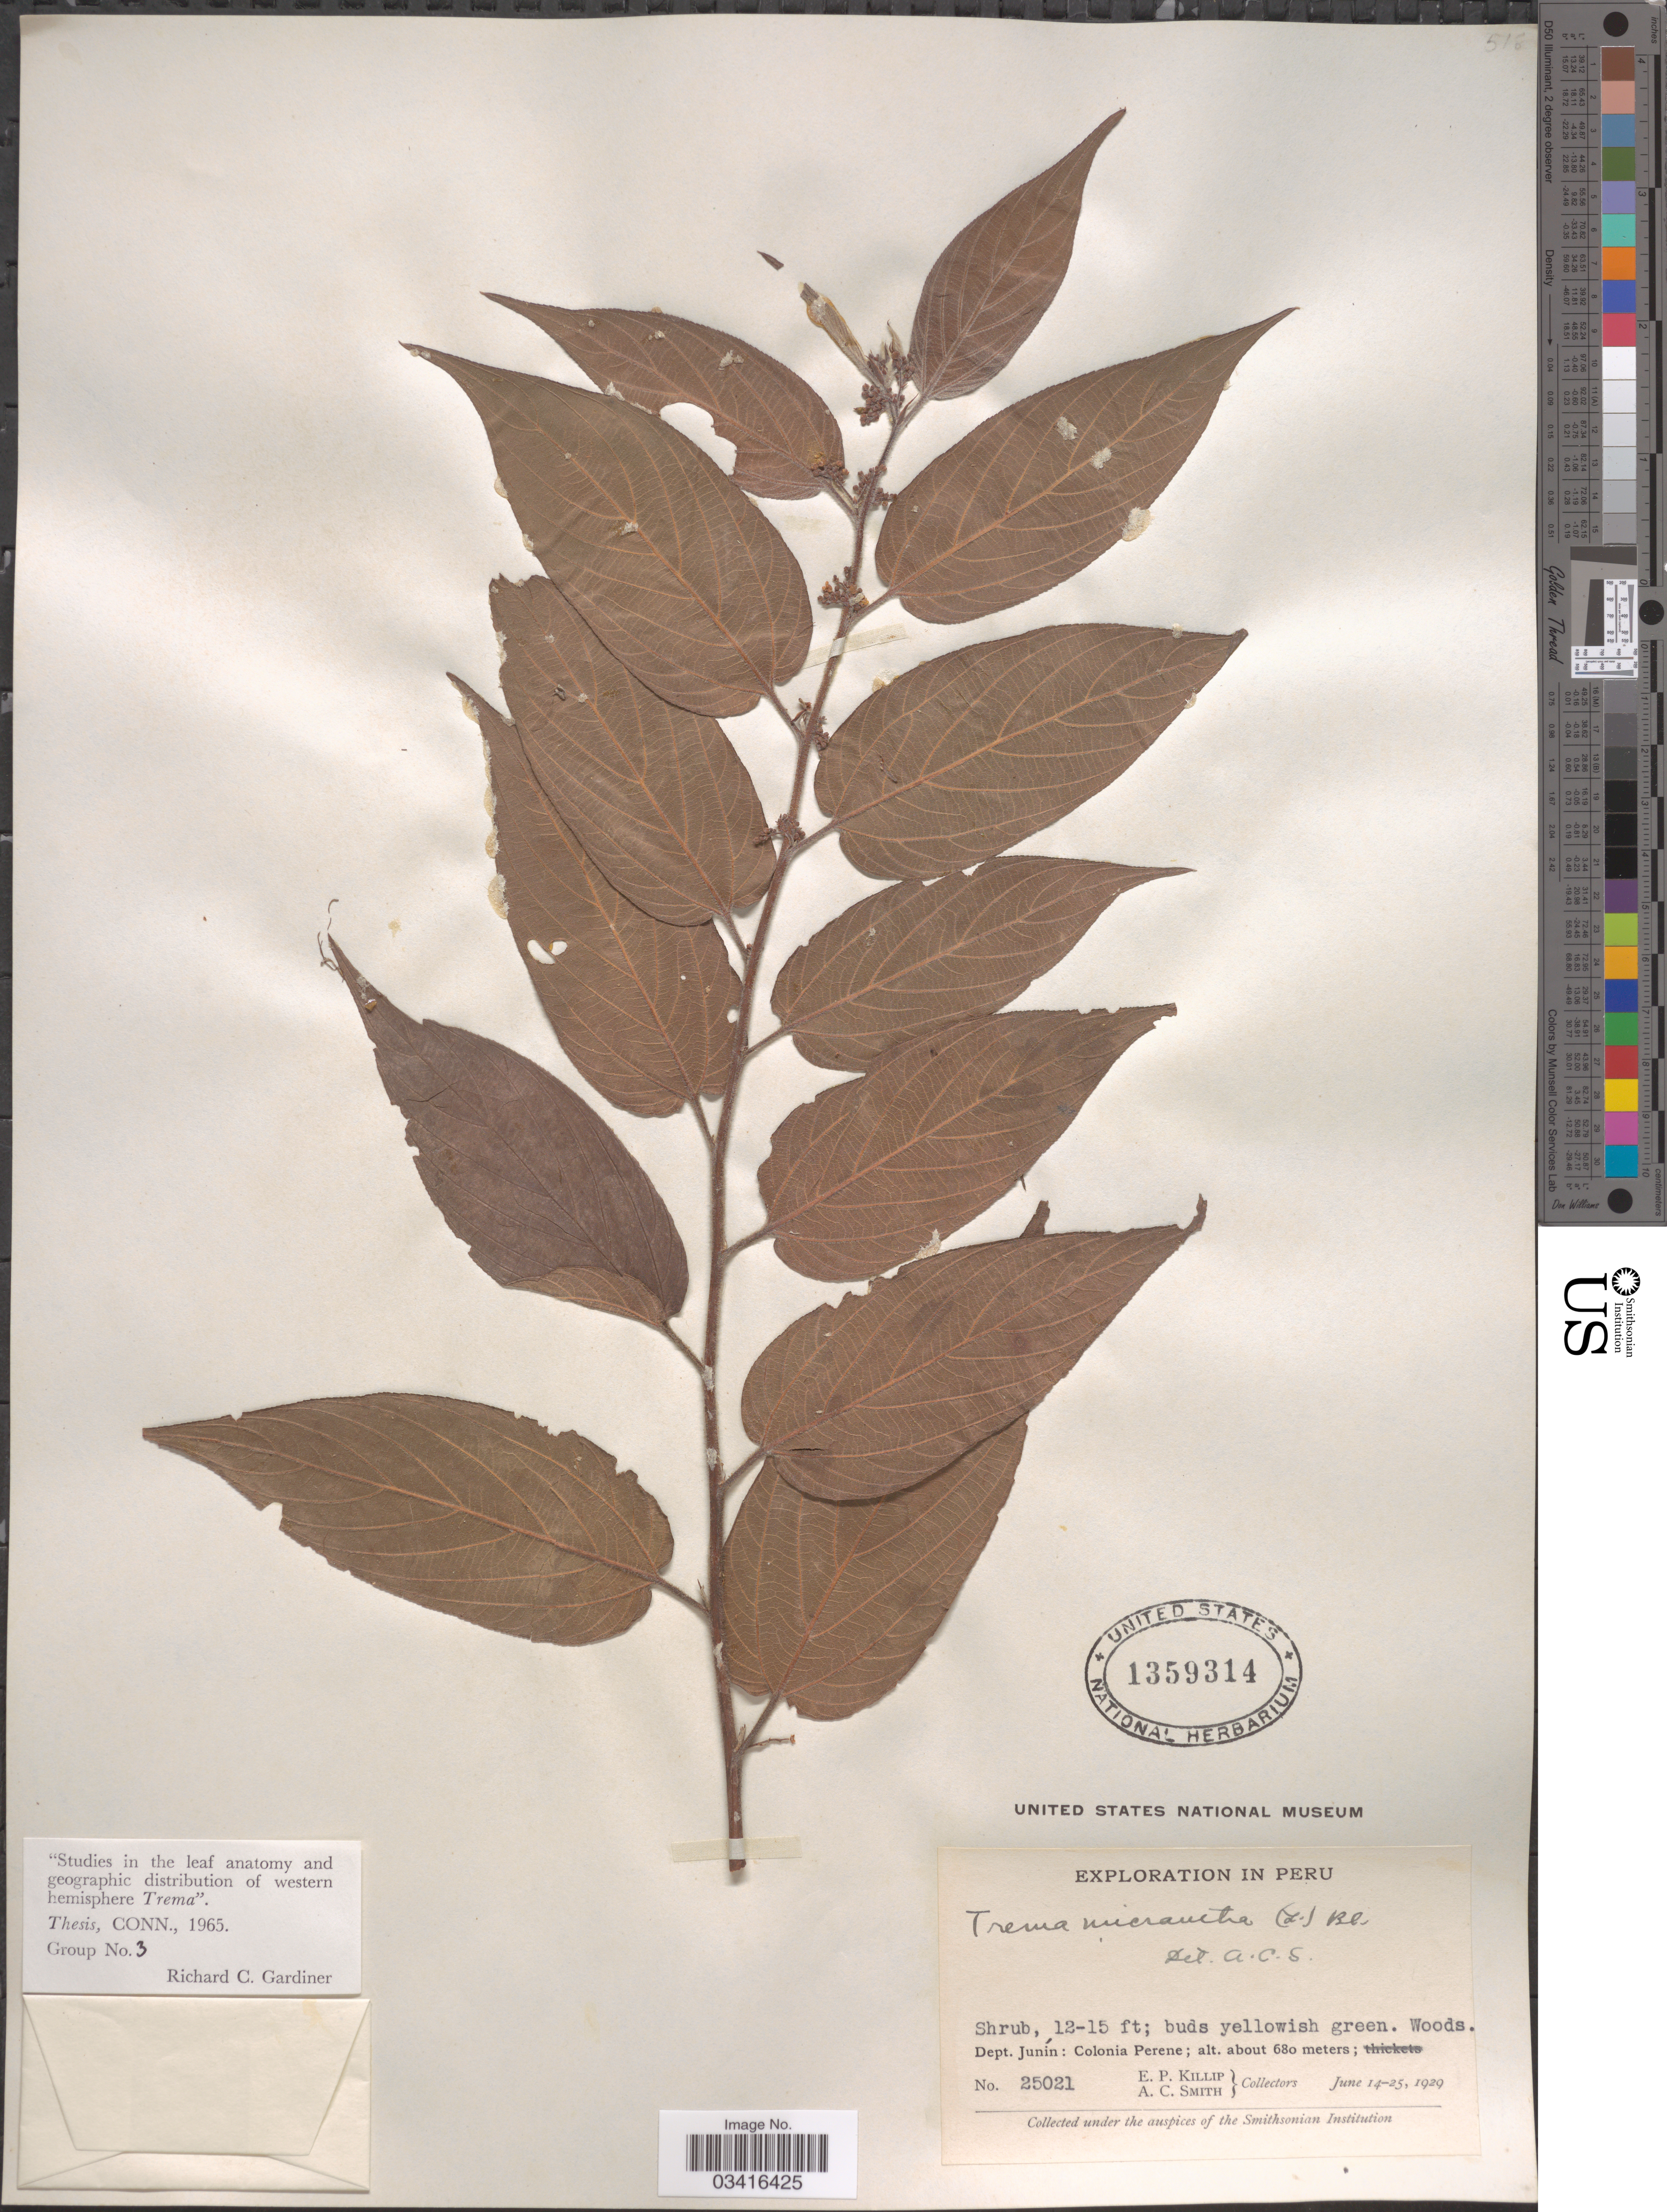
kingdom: Plantae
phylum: Tracheophyta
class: Magnoliopsida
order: Rosales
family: Cannabaceae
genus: Trema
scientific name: Trema micranthum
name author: (L.) Blume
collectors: E. P. Killip & A. C. Smith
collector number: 25021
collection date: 1929-06-14/1929-06-25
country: Peru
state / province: Junín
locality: Dept. Junín: Colonia Perene.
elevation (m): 680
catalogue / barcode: US 1359314